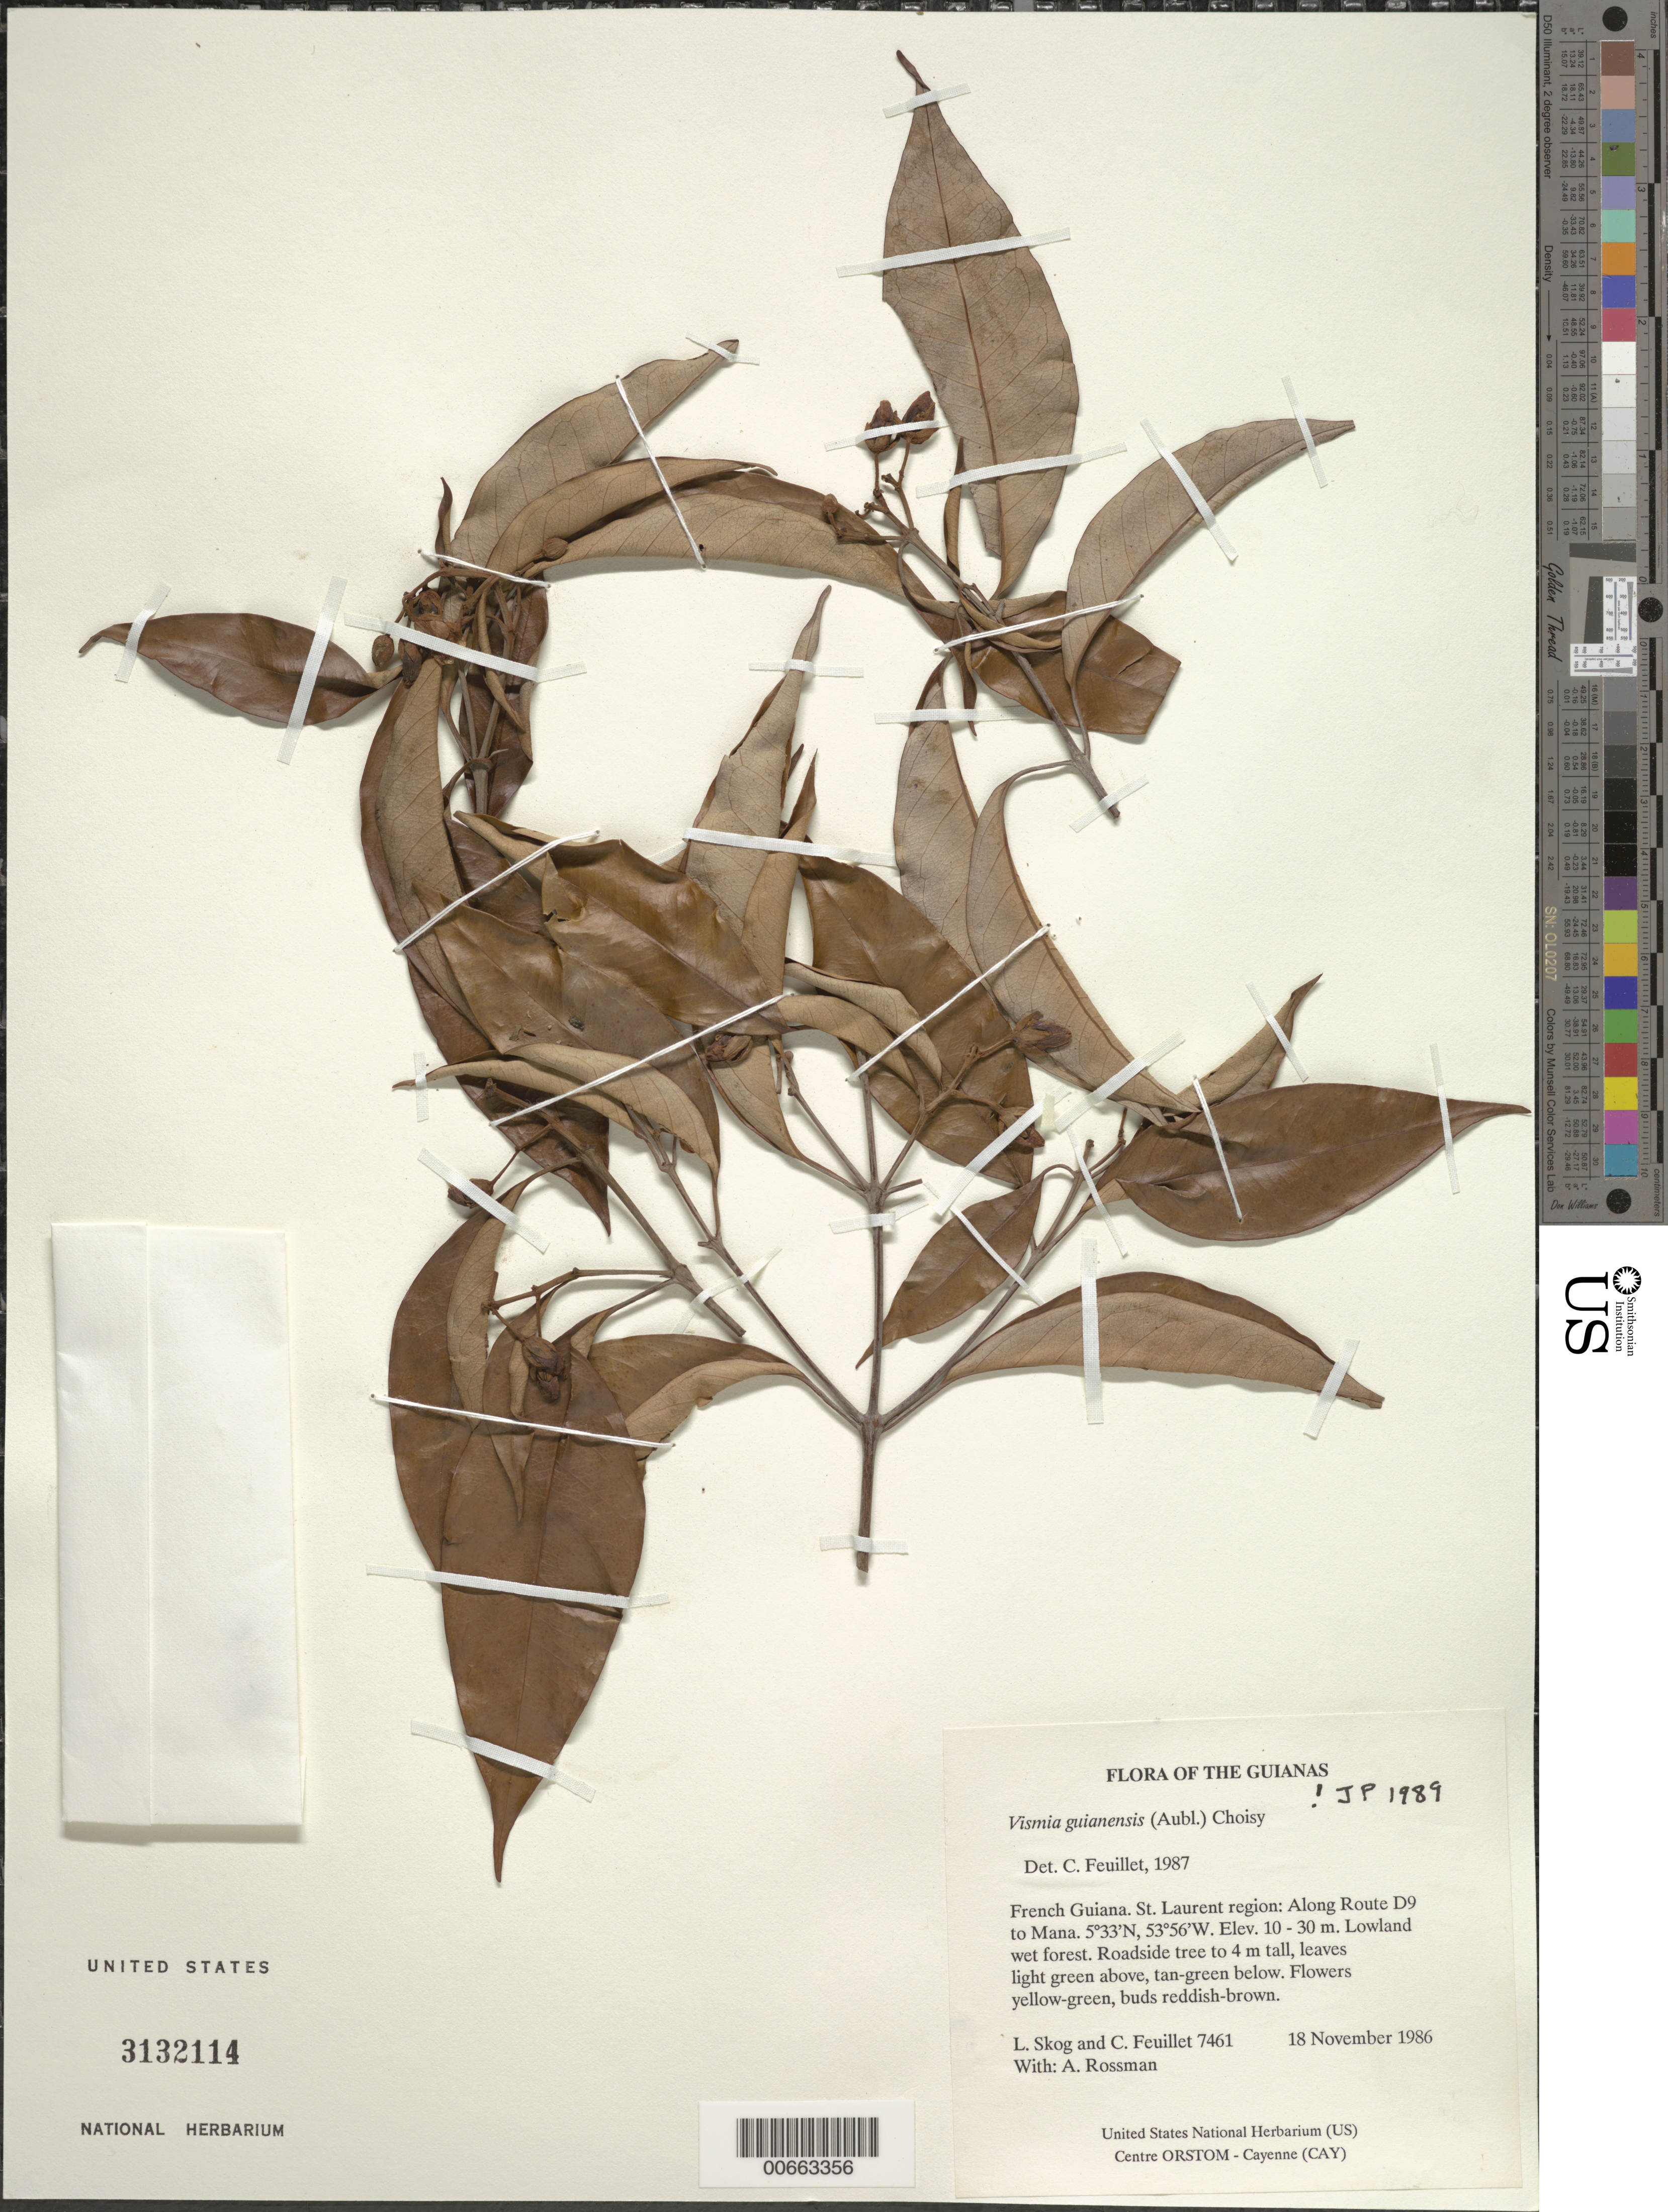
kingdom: Plantae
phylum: Tracheophyta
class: Magnoliopsida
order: Malpighiales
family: Hypericaceae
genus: Vismia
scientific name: Vismia guianensis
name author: (Aubl.) Pers.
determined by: Feuillet, C.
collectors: L. E. Skog, C. Feuillet & A. Rossman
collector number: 7461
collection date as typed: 18 November 1986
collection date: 1986-11-18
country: French Guiana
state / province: Saint-Laurent-du-Maroni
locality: Along Route D9 to Mana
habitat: Lowland wet forest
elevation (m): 10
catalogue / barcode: US 3132114